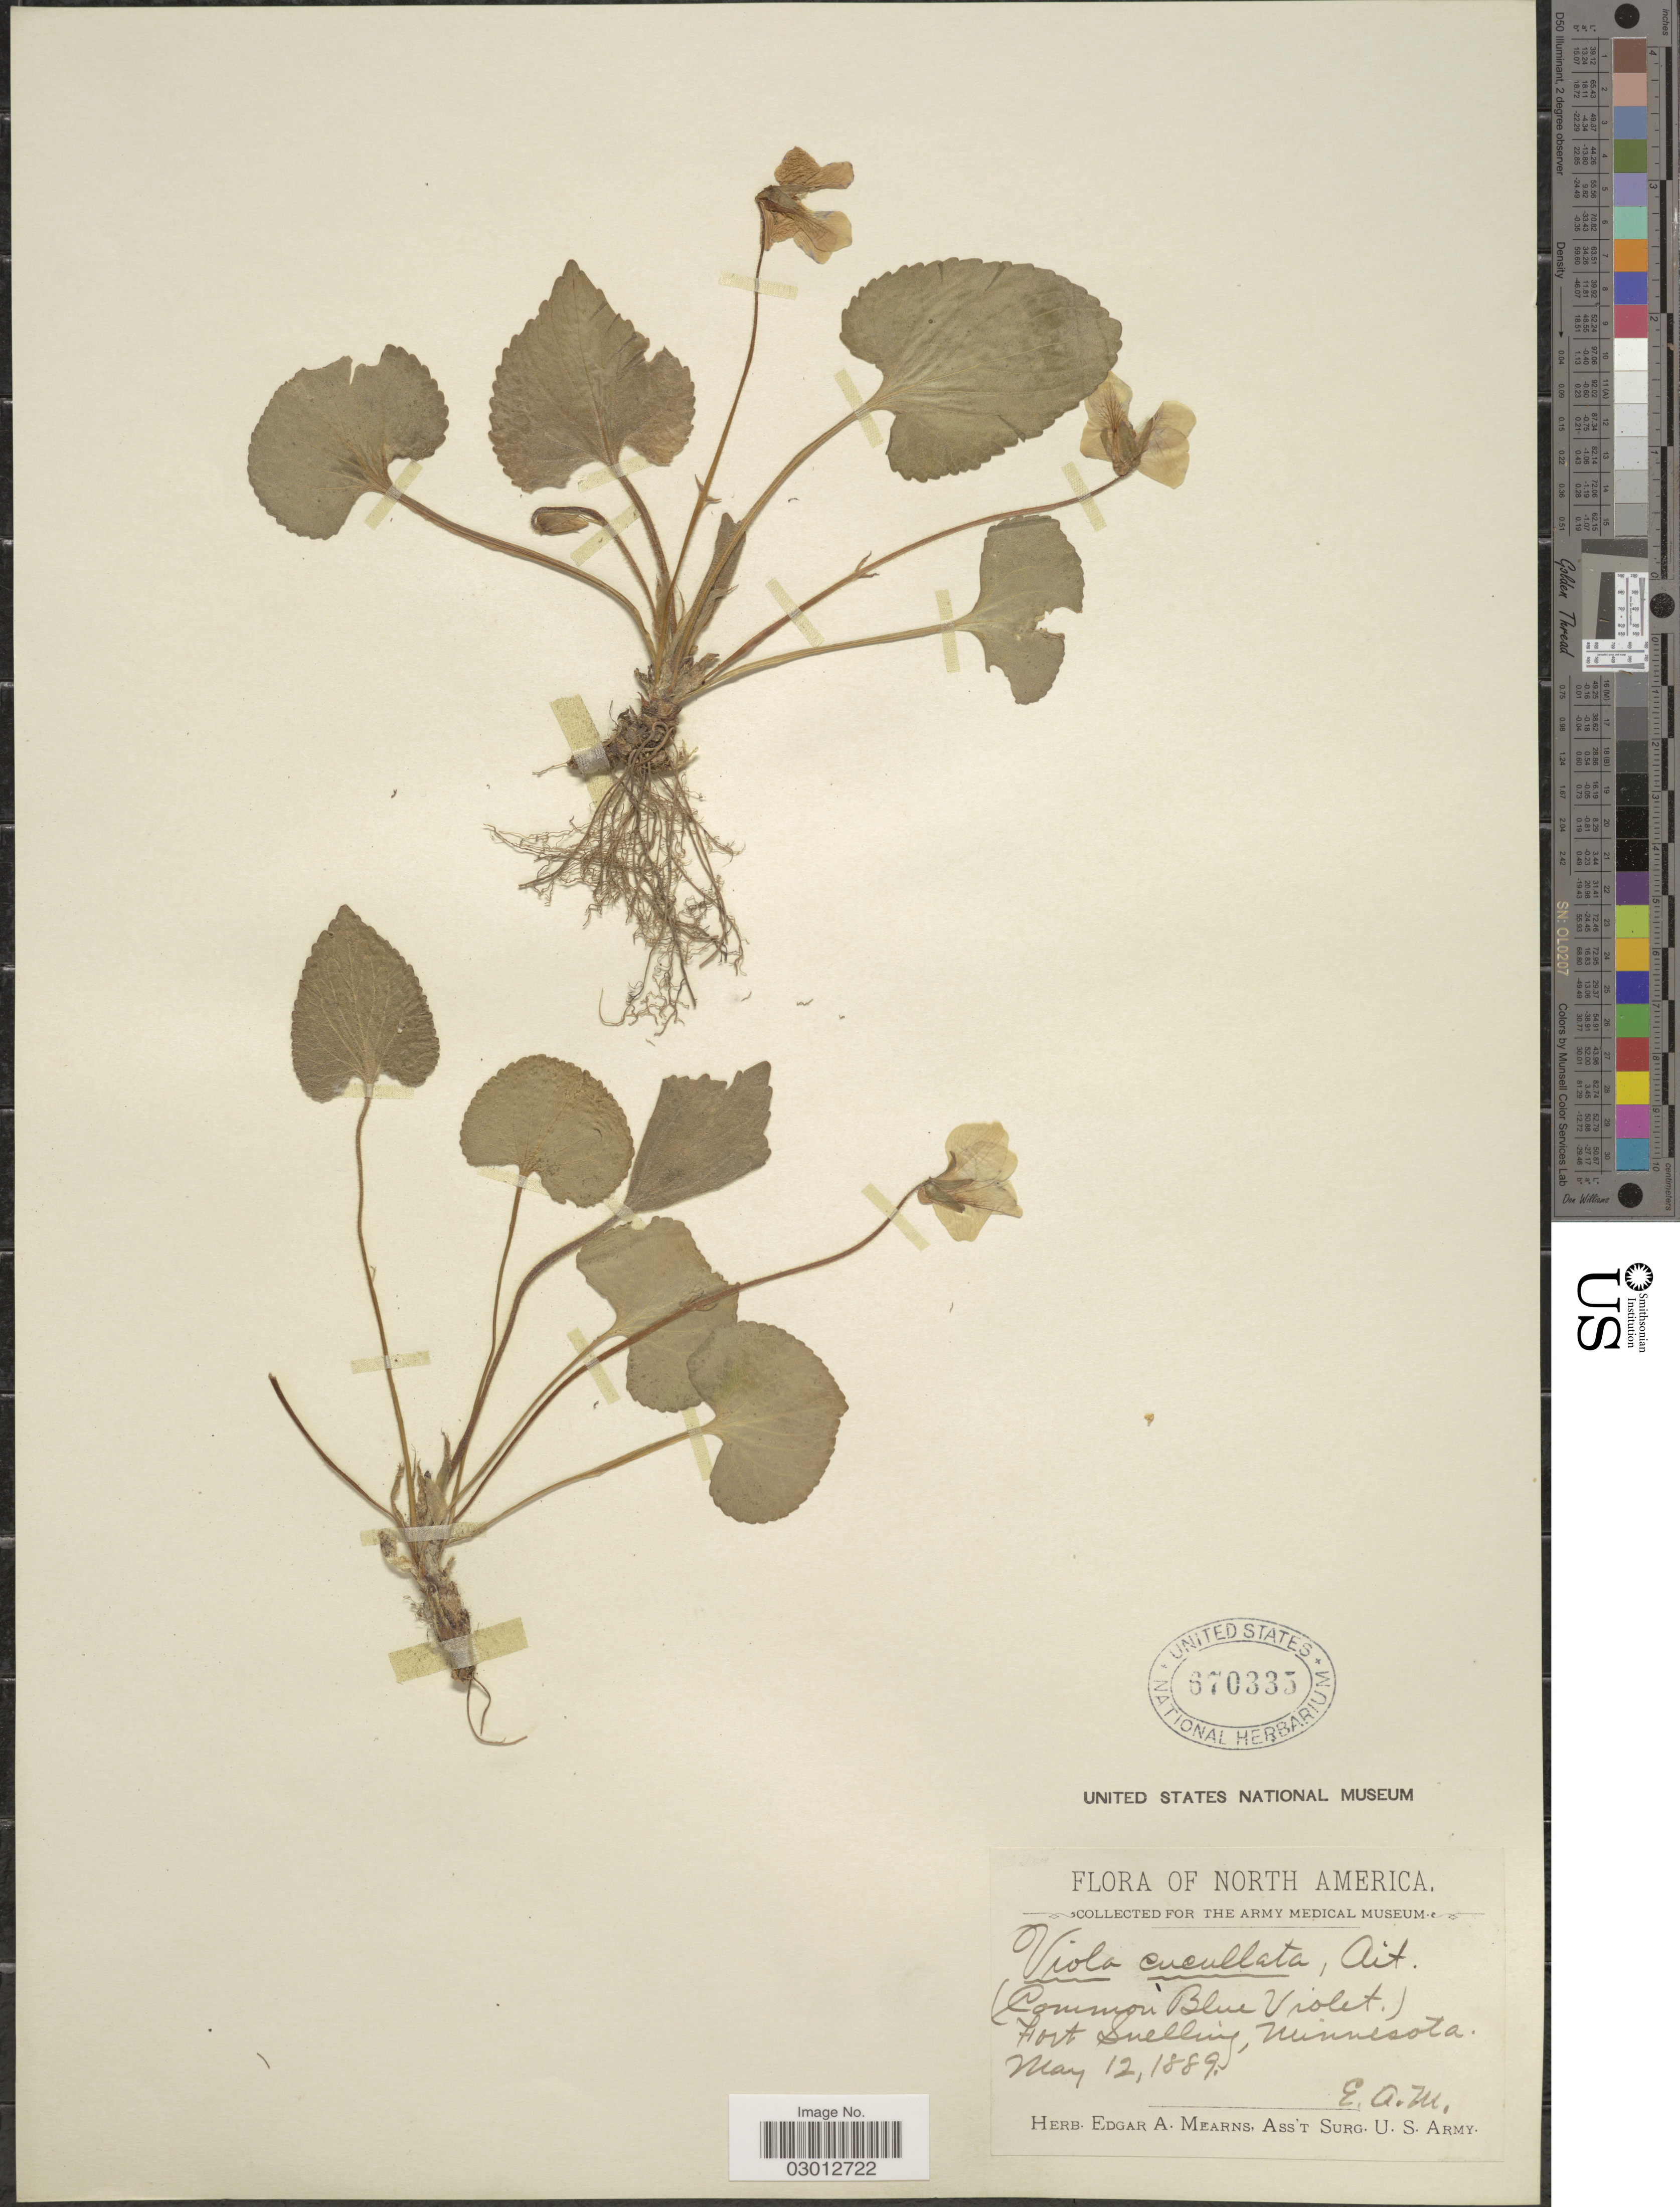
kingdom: Plantae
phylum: Tracheophyta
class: Magnoliopsida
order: Malpighiales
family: Violaceae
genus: Viola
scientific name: Viola papilionacea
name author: Pursh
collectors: E. A. Mearns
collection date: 1889-05-12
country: United States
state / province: Minnesota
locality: Fort Snelling.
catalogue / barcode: US 670335